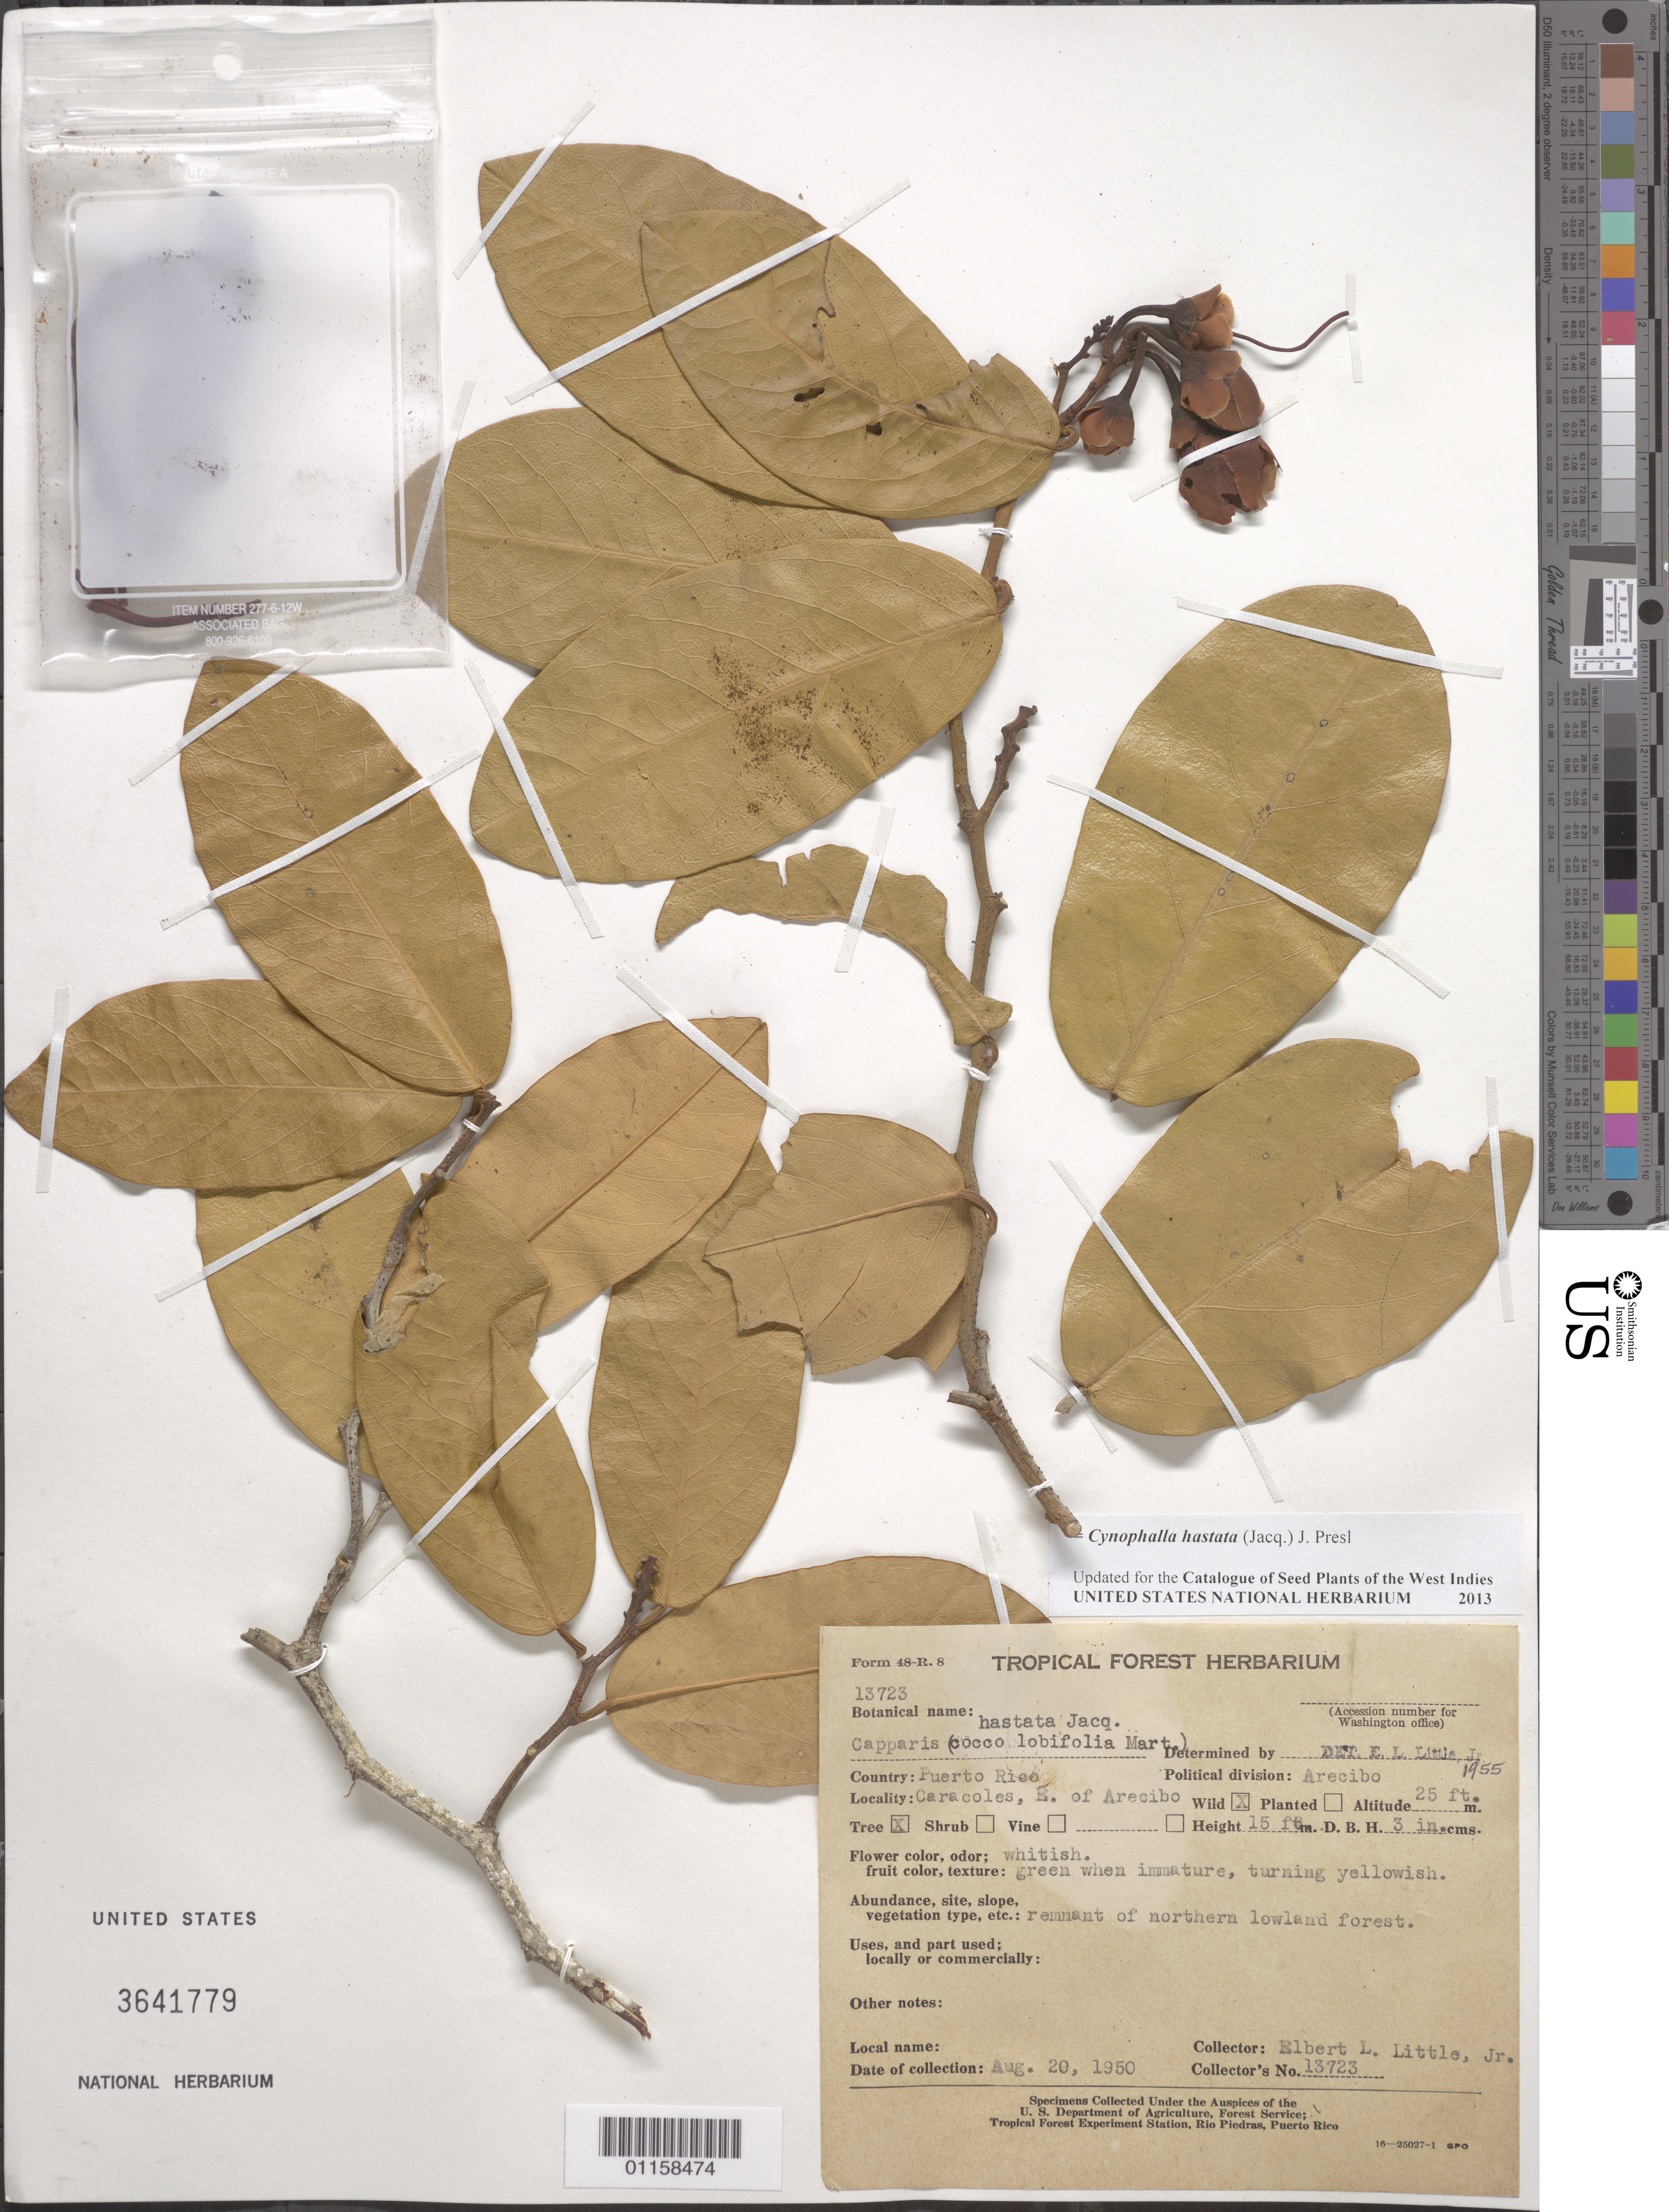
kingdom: Plantae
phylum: Tracheophyta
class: Magnoliopsida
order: Brassicales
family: Capparaceae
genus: Cynophalla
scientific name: Cynophalla hastata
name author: (Jacq.) J. Presl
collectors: E. L. Little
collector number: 13723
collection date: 1950-08-20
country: Puerto Rico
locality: Arecibo, Caracoles, E of Arecibo.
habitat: Remnant of northern lowland forest.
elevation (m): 8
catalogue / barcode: US 3641779